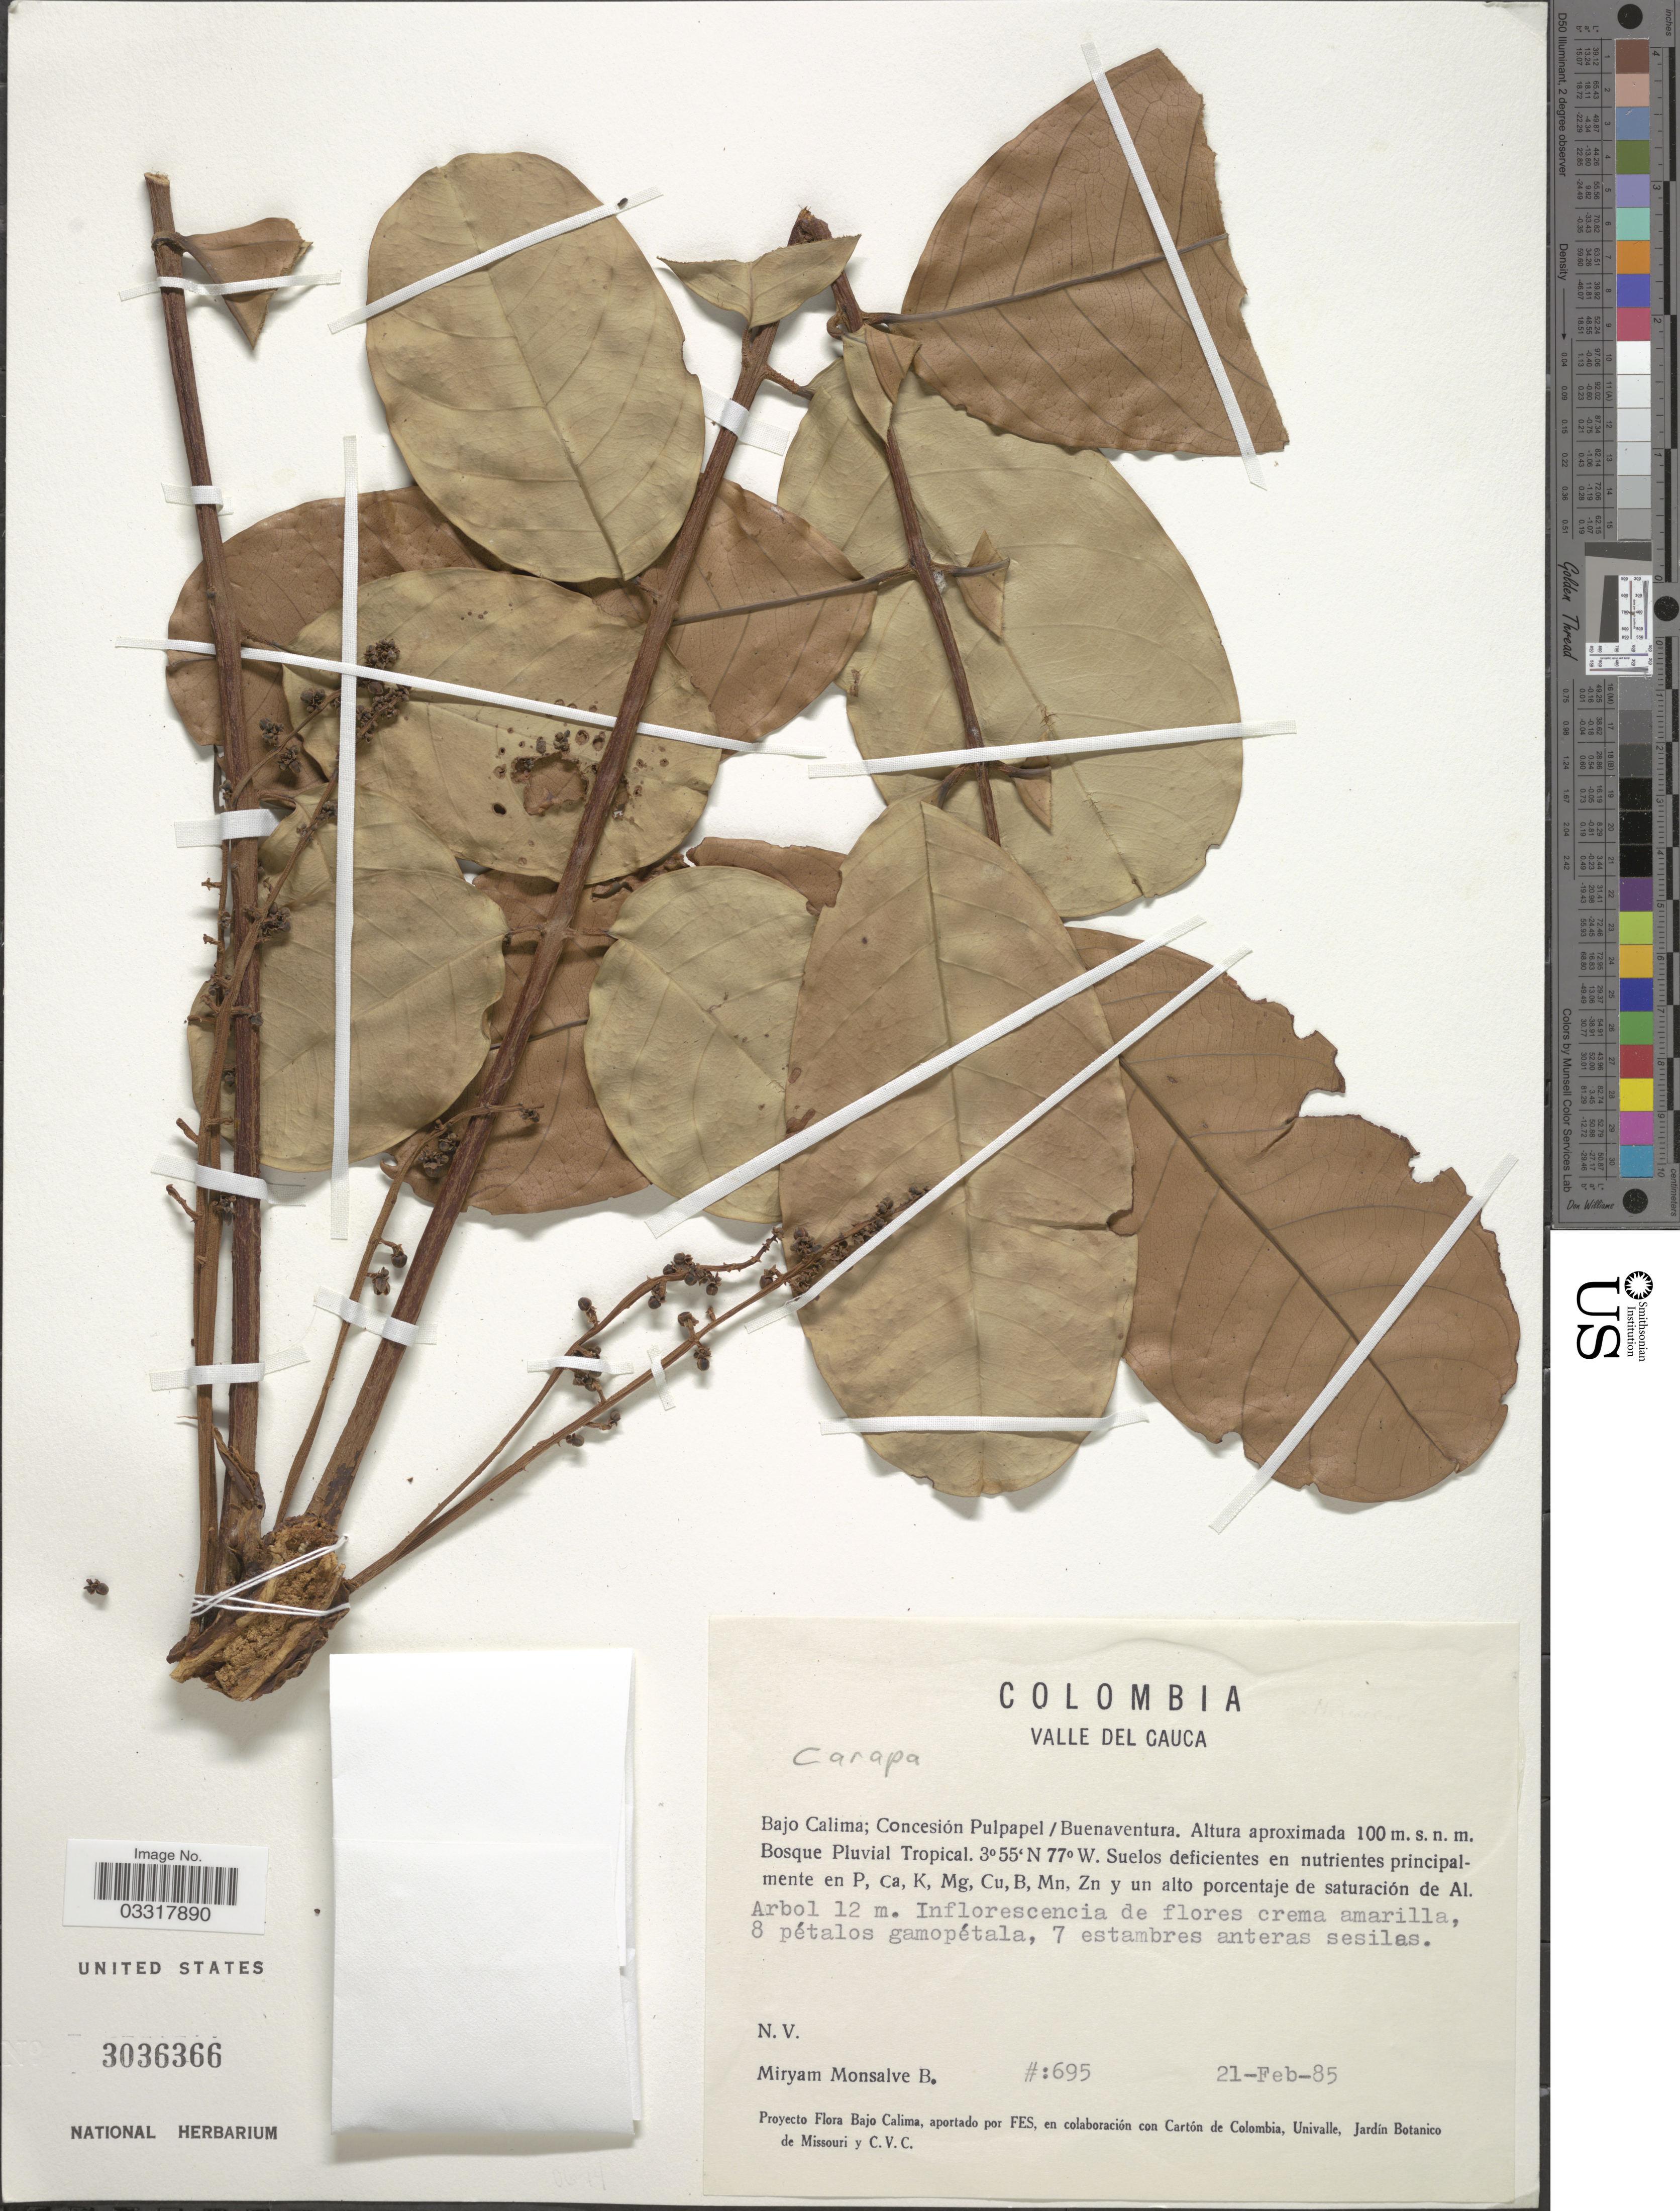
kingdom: Plantae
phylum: Tracheophyta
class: Magnoliopsida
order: Sapindales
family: Meliaceae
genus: Carapa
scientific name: Carapa sp.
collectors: M. Monsalve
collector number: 695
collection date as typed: Transcribed d/m/y: 21/2/85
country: Colombia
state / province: Valle del Cauca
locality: Bajo Calima; Conceción Pulpapel/ Buenaventura.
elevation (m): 100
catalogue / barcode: US 3036366